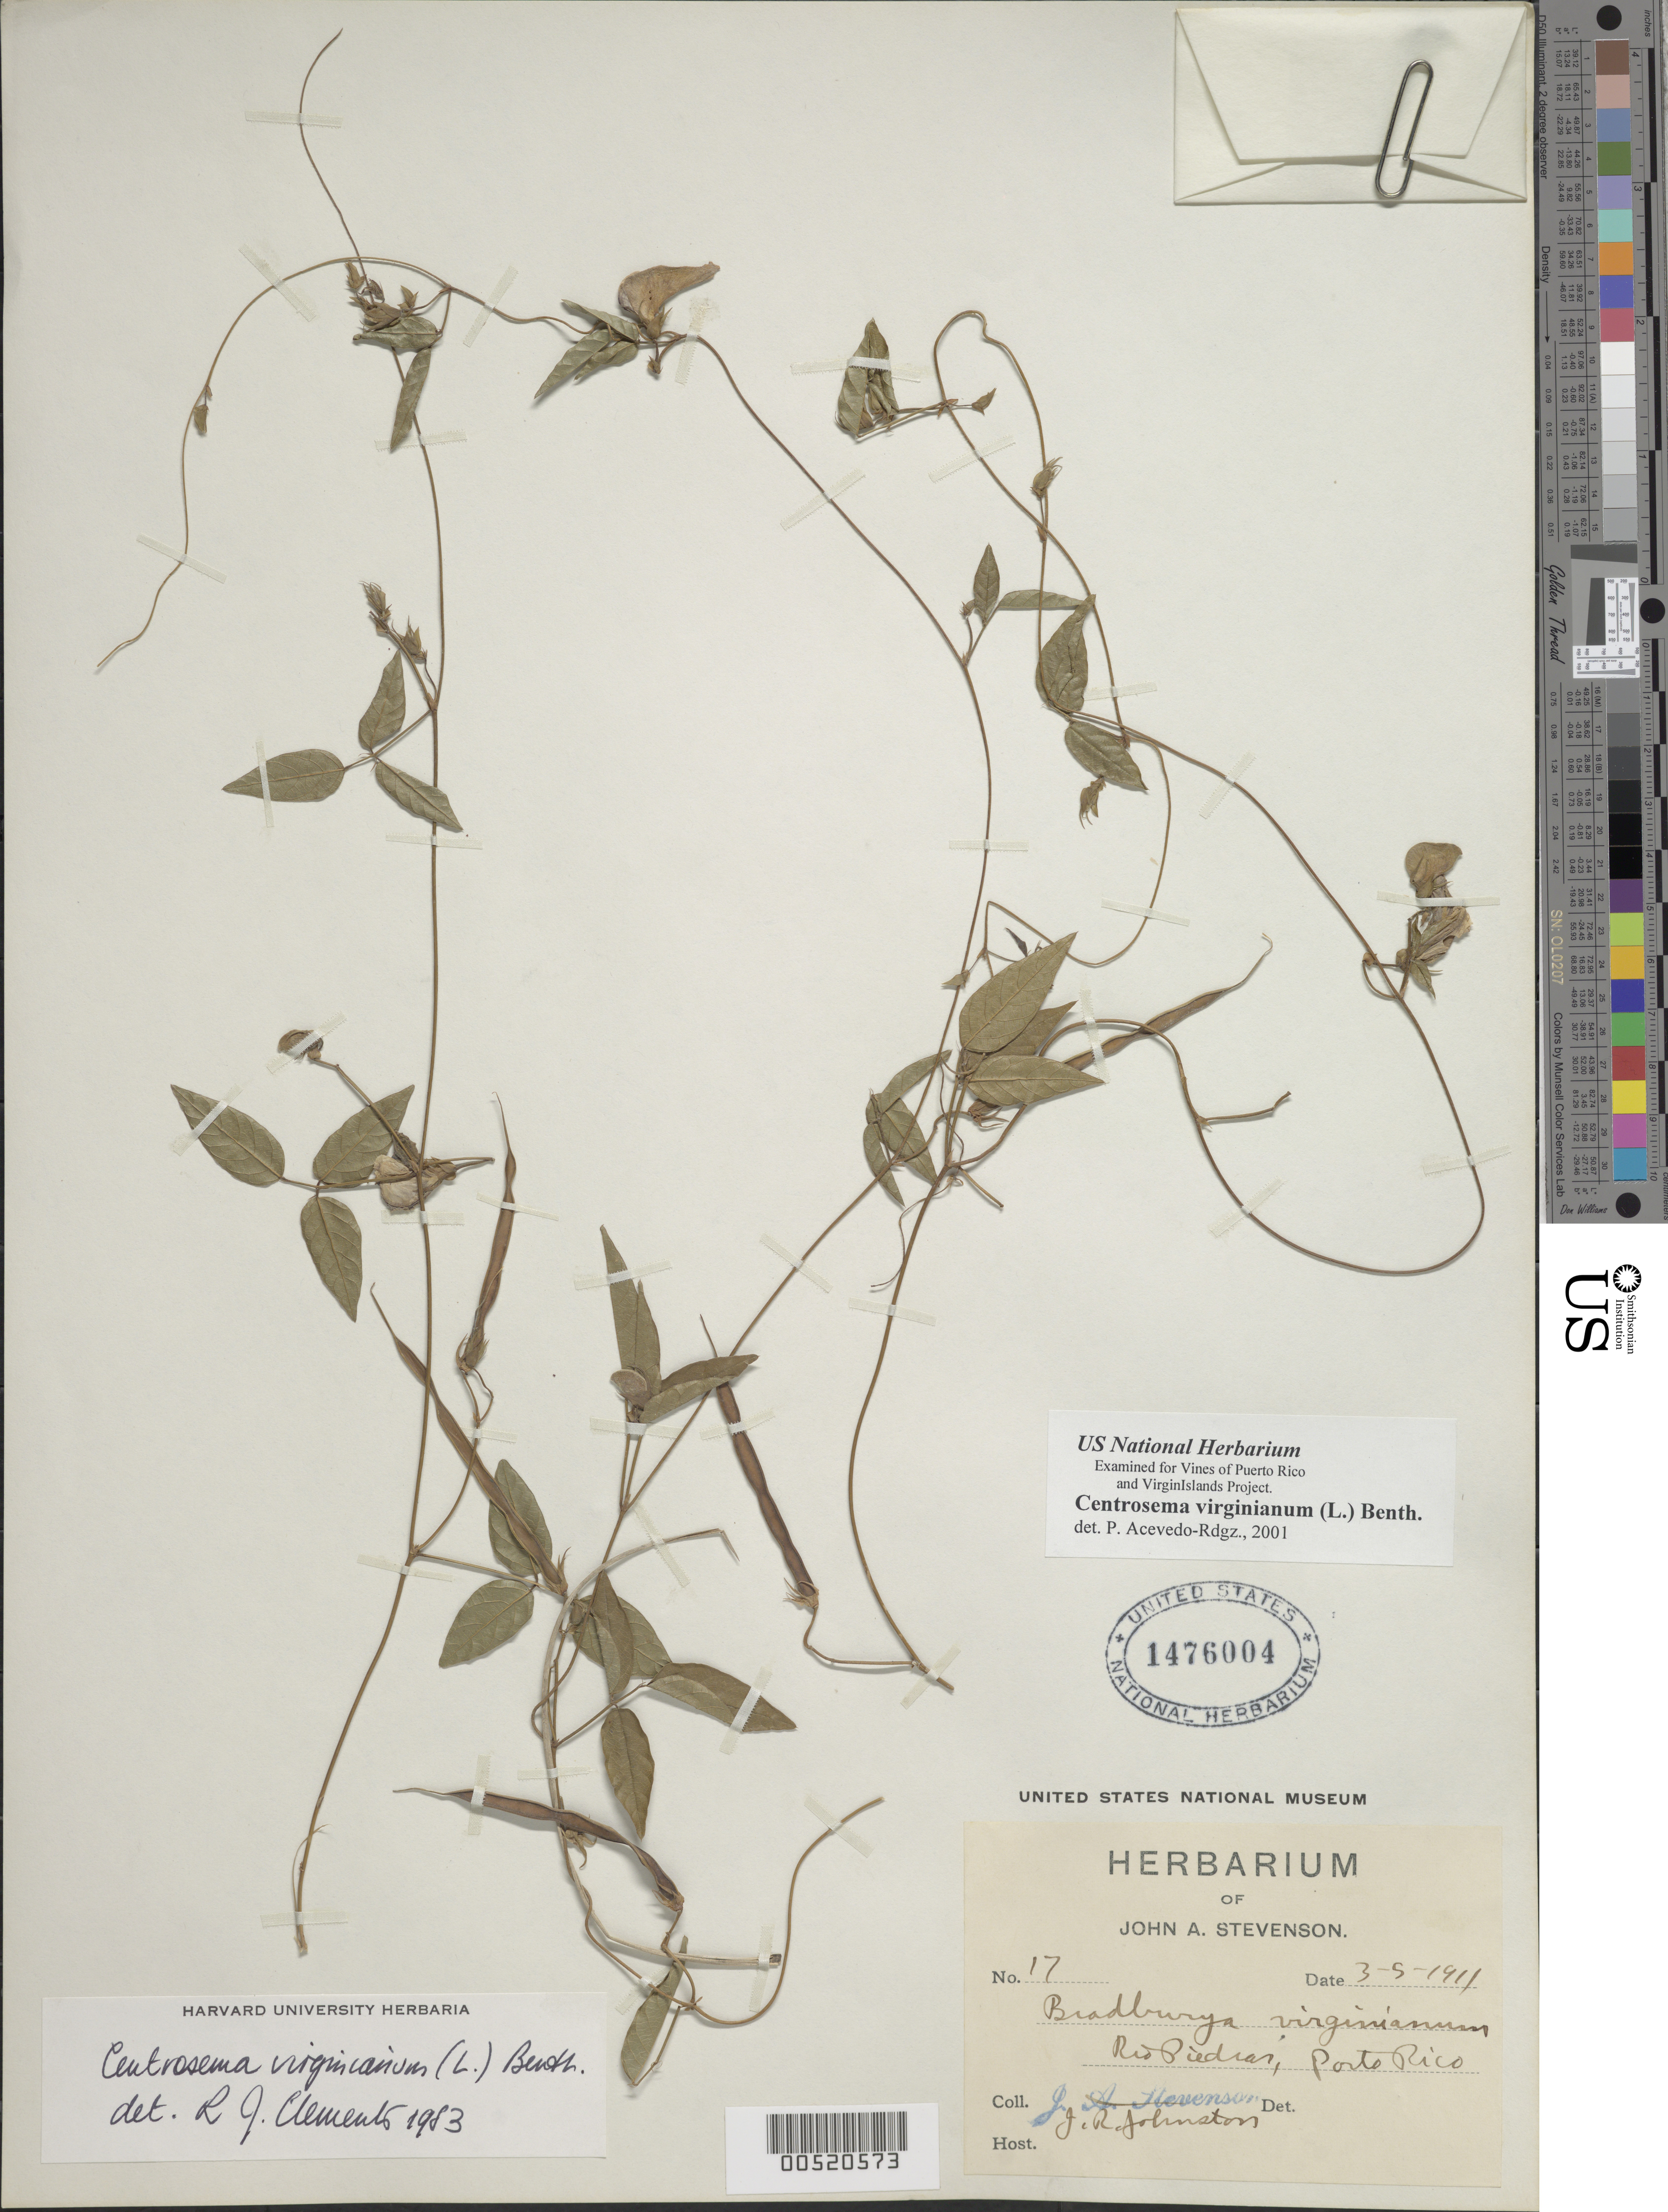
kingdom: Plantae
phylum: Tracheophyta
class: Magnoliopsida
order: Fabales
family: Fabaceae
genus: Centrosema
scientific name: Centrosema virginianum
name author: (L.) Benth.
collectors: J. Stevenson & J. Johnston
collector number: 17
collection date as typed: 03 May 1911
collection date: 1911-05-03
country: Puerto Rico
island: Greater Antilles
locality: Rio Piedras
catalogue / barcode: US 1476004